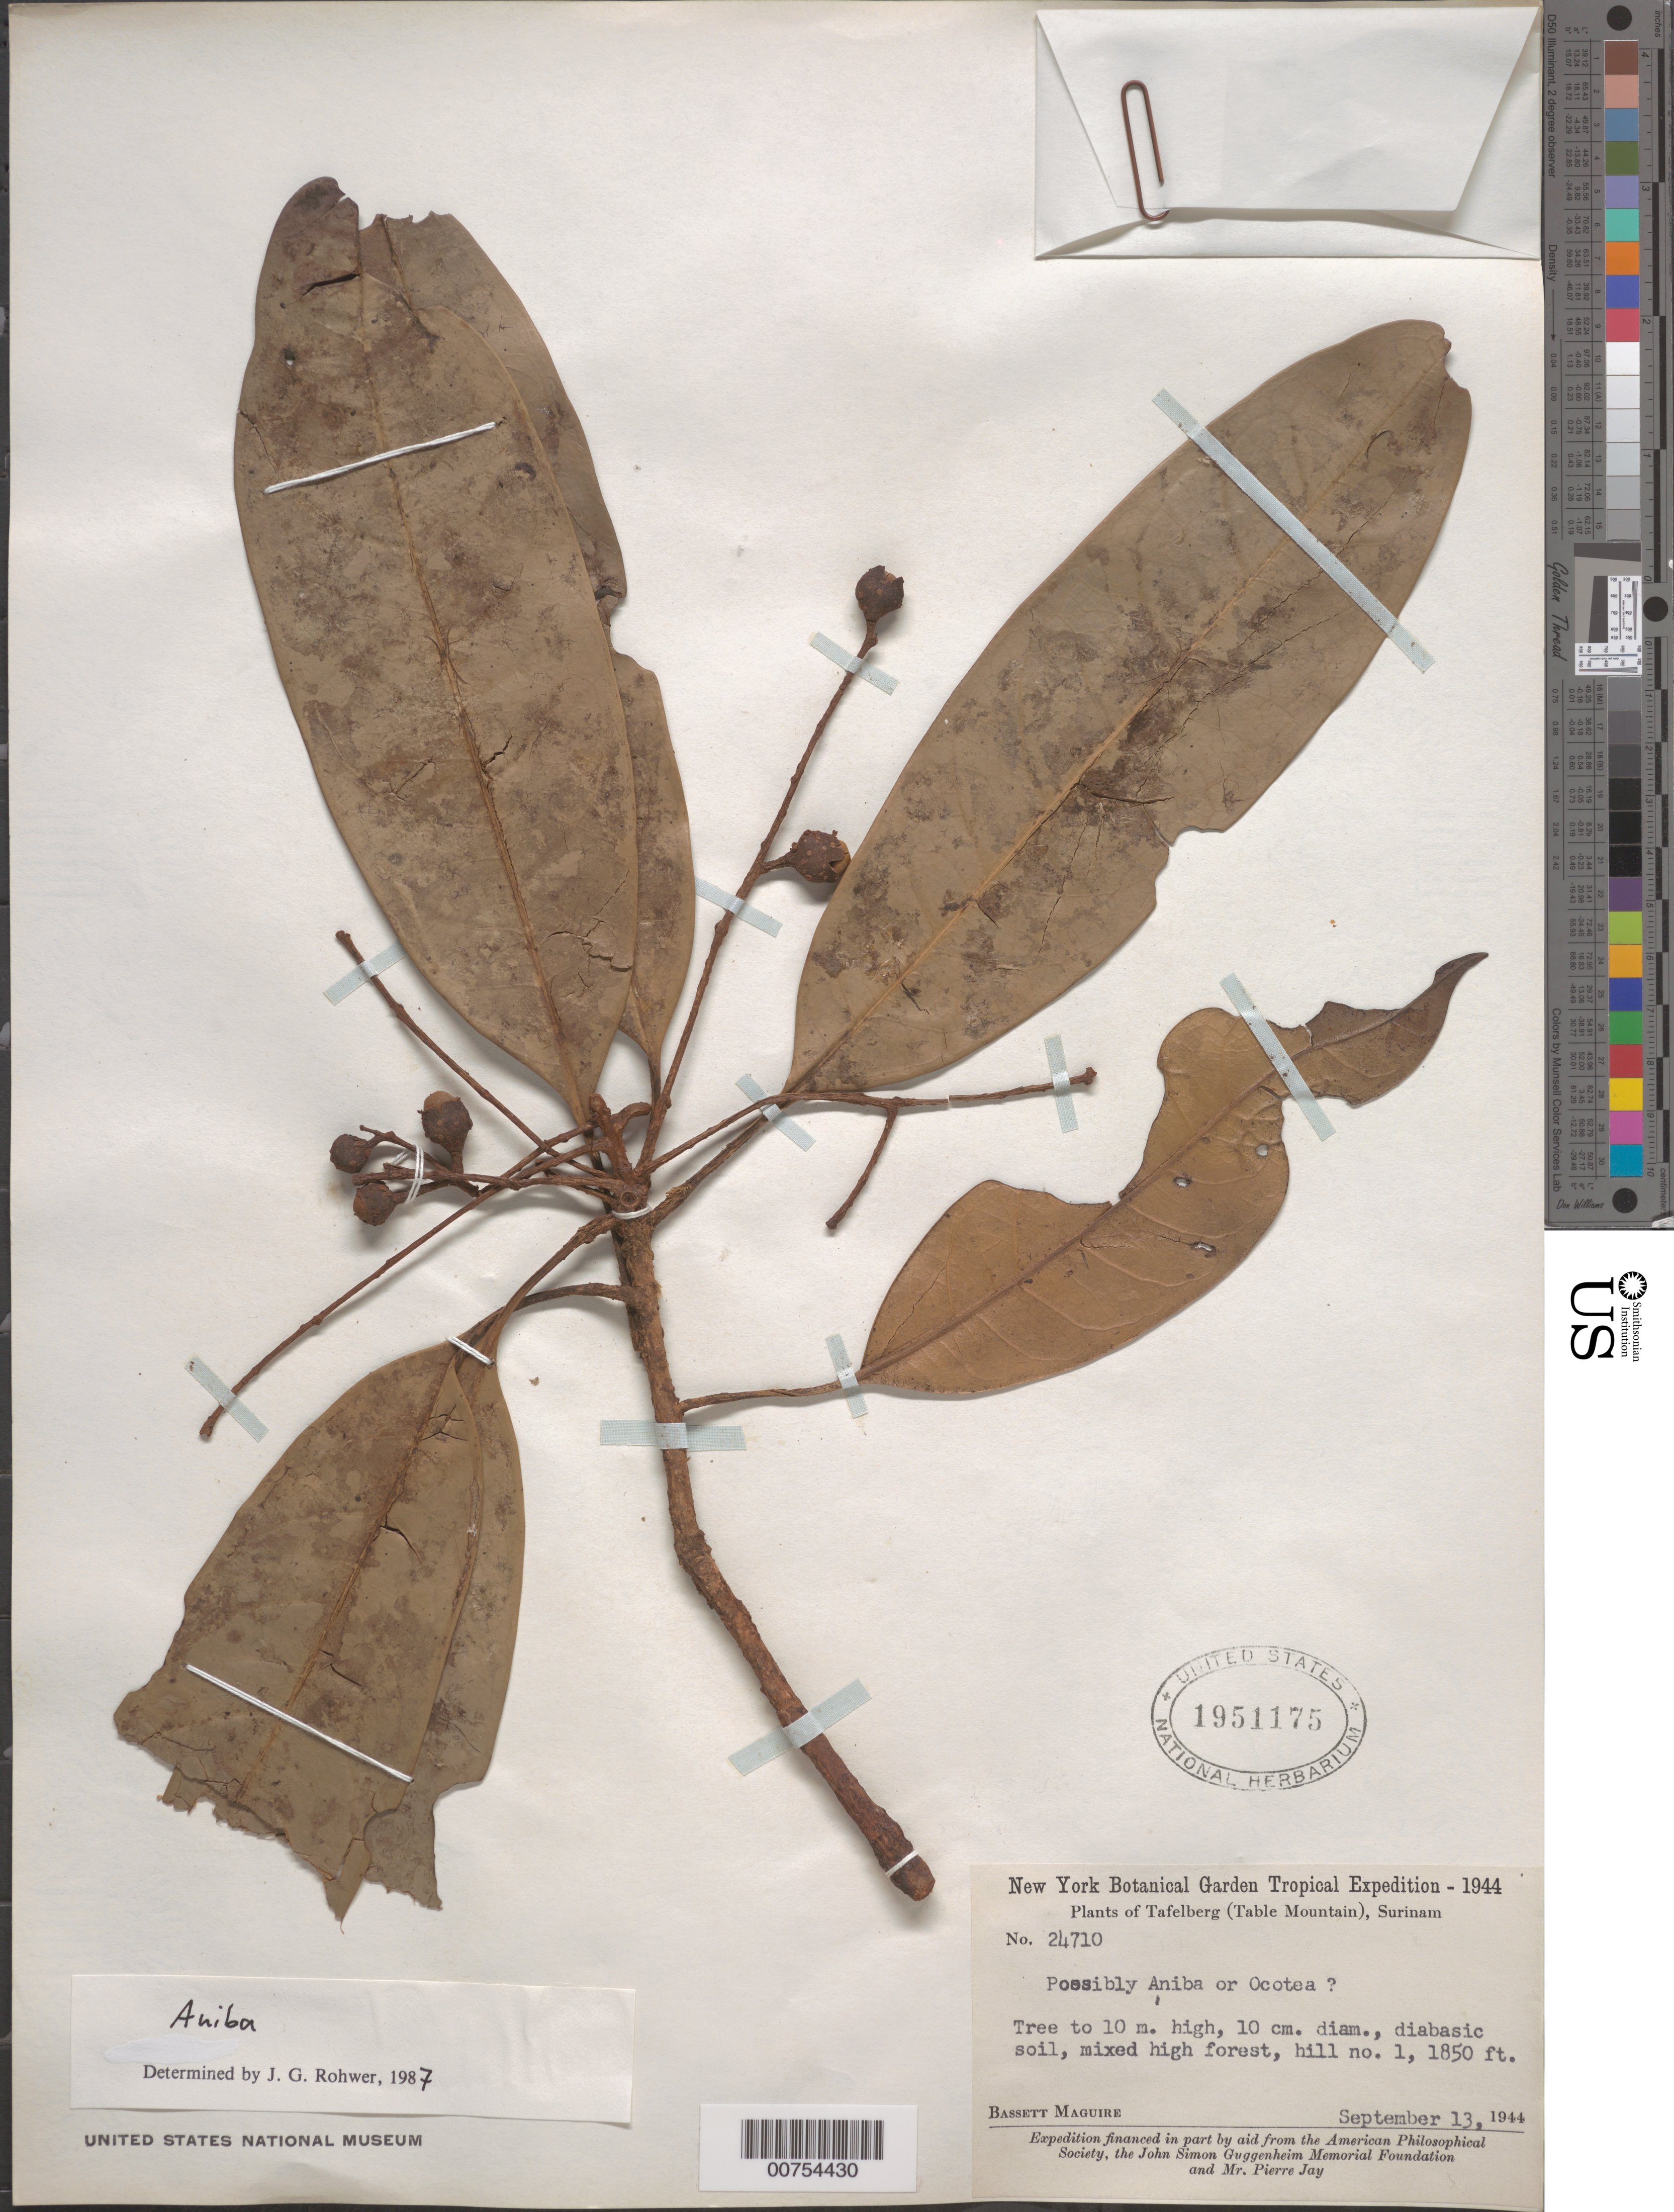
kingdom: Plantae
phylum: Tracheophyta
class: Magnoliopsida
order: Laurales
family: Lauraceae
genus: Aniba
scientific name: Aniba sp.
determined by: Rohwer, J. G.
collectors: B. Maguire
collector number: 24710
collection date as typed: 13-Sep-44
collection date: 1944-09-13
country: Suriname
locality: Tafelberg (Table Mountain), Hill no. 1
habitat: Mixed high forest, diabasic soil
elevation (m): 564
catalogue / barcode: US 1951175